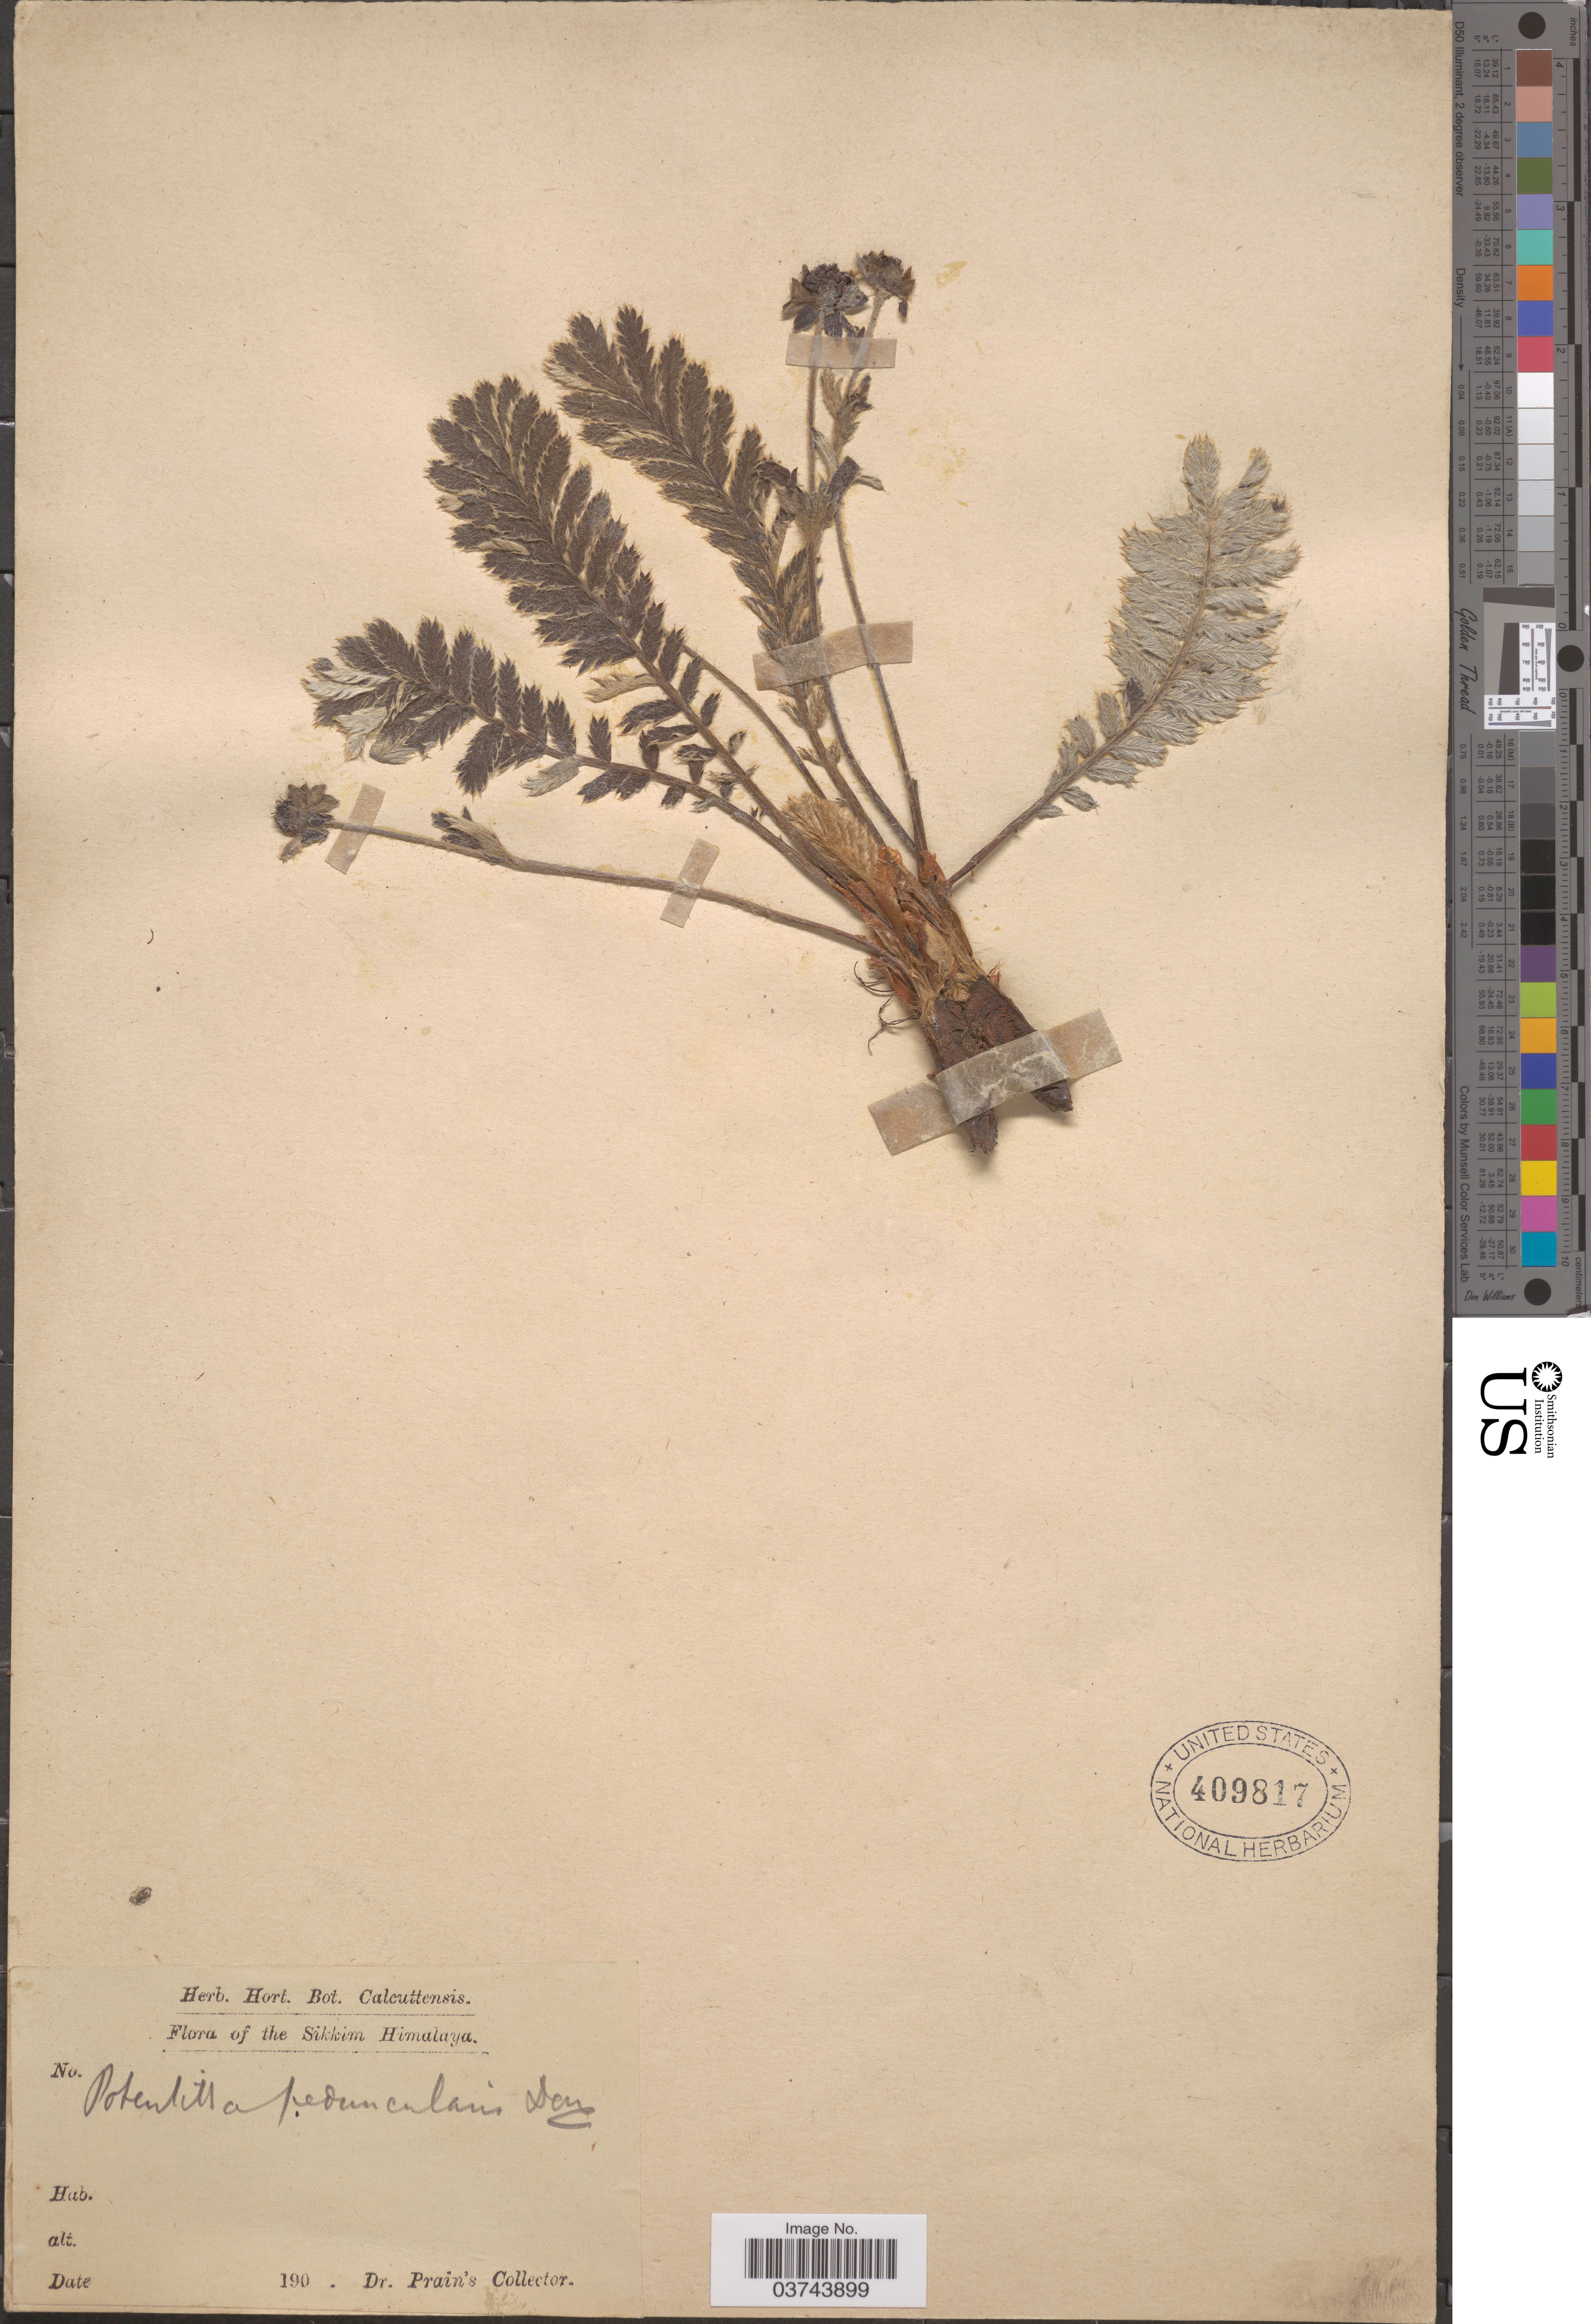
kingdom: Plantae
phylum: Tracheophyta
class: Magnoliopsida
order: Rosales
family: Rosaceae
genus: Potentilla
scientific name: Potentilla peduncularis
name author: D. Don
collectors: Dr. Prain's collector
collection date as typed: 190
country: India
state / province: Sikkim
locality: The Sikkim Himalaya.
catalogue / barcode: US 409817